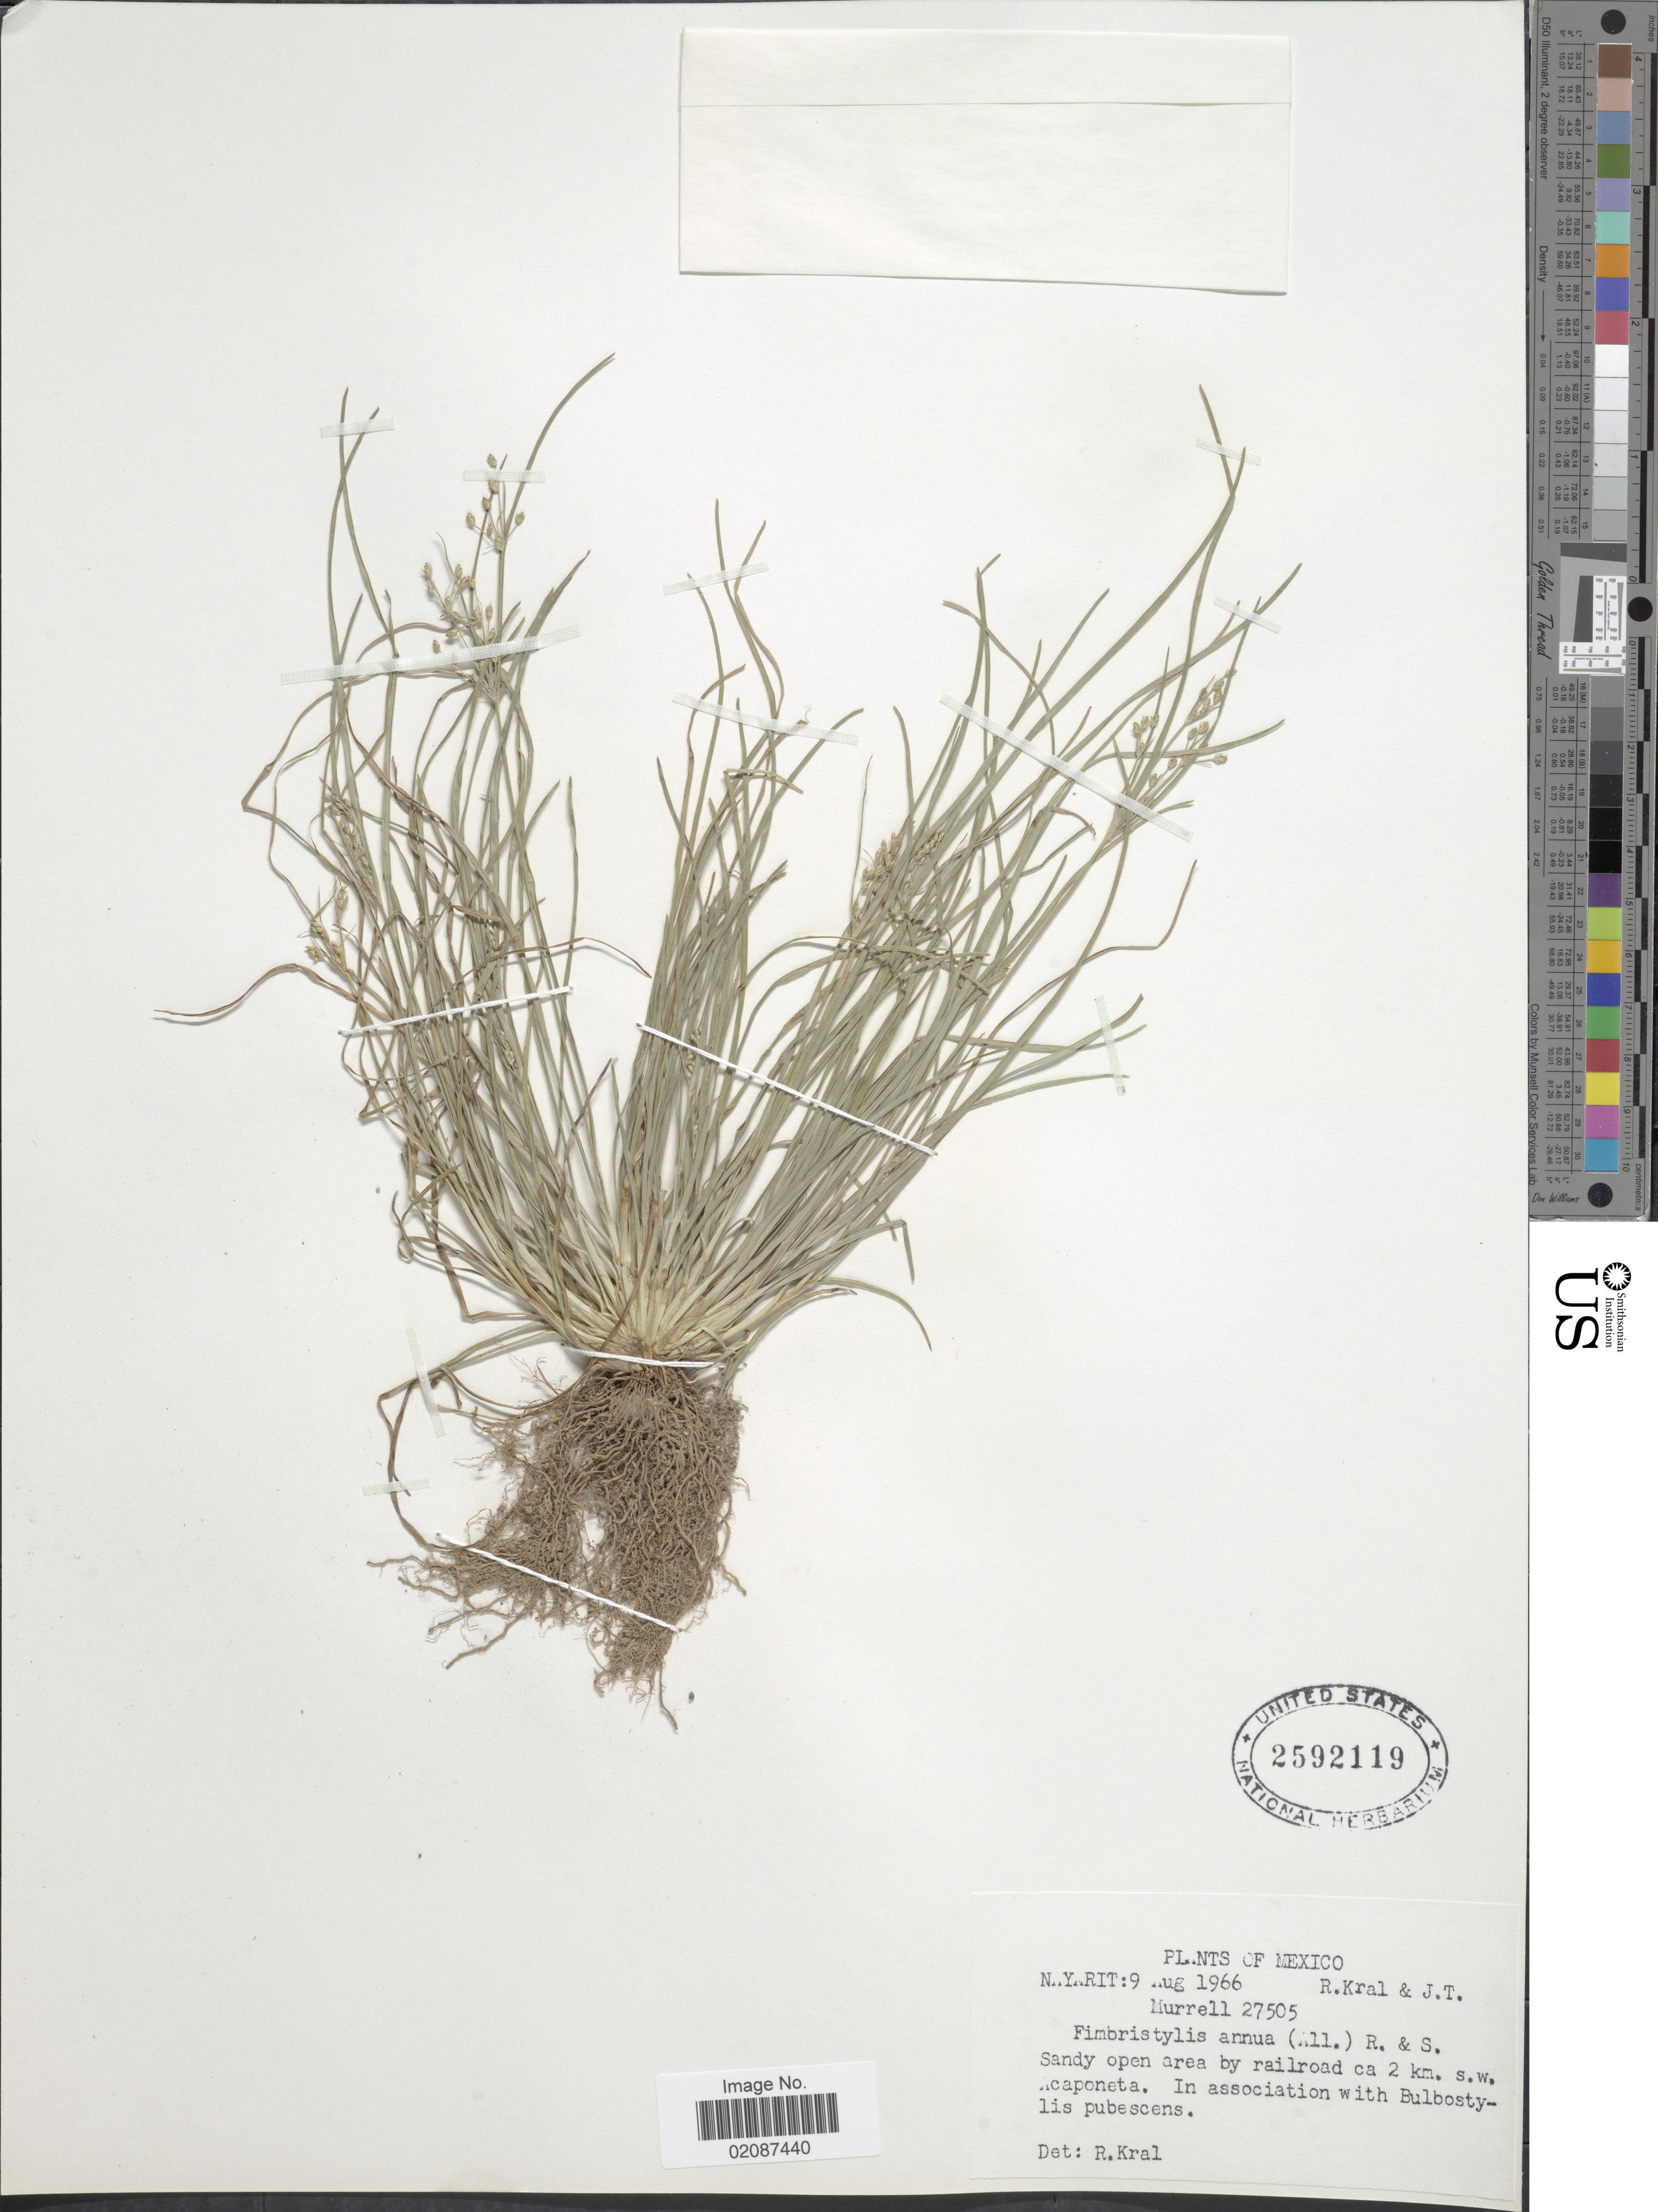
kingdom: Plantae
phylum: Tracheophyta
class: Liliopsida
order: Poales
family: Cyperaceae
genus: Fimbristylis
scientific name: Fimbristylis annua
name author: (All.) Roem. & Schult.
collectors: R. Kral & J. Murrell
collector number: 27505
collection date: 1966-08-09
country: Mexico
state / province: Nayarit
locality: Nayarit, Sandy open area by railroad 2 km.s.w. Acaponeta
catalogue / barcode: US 2592119